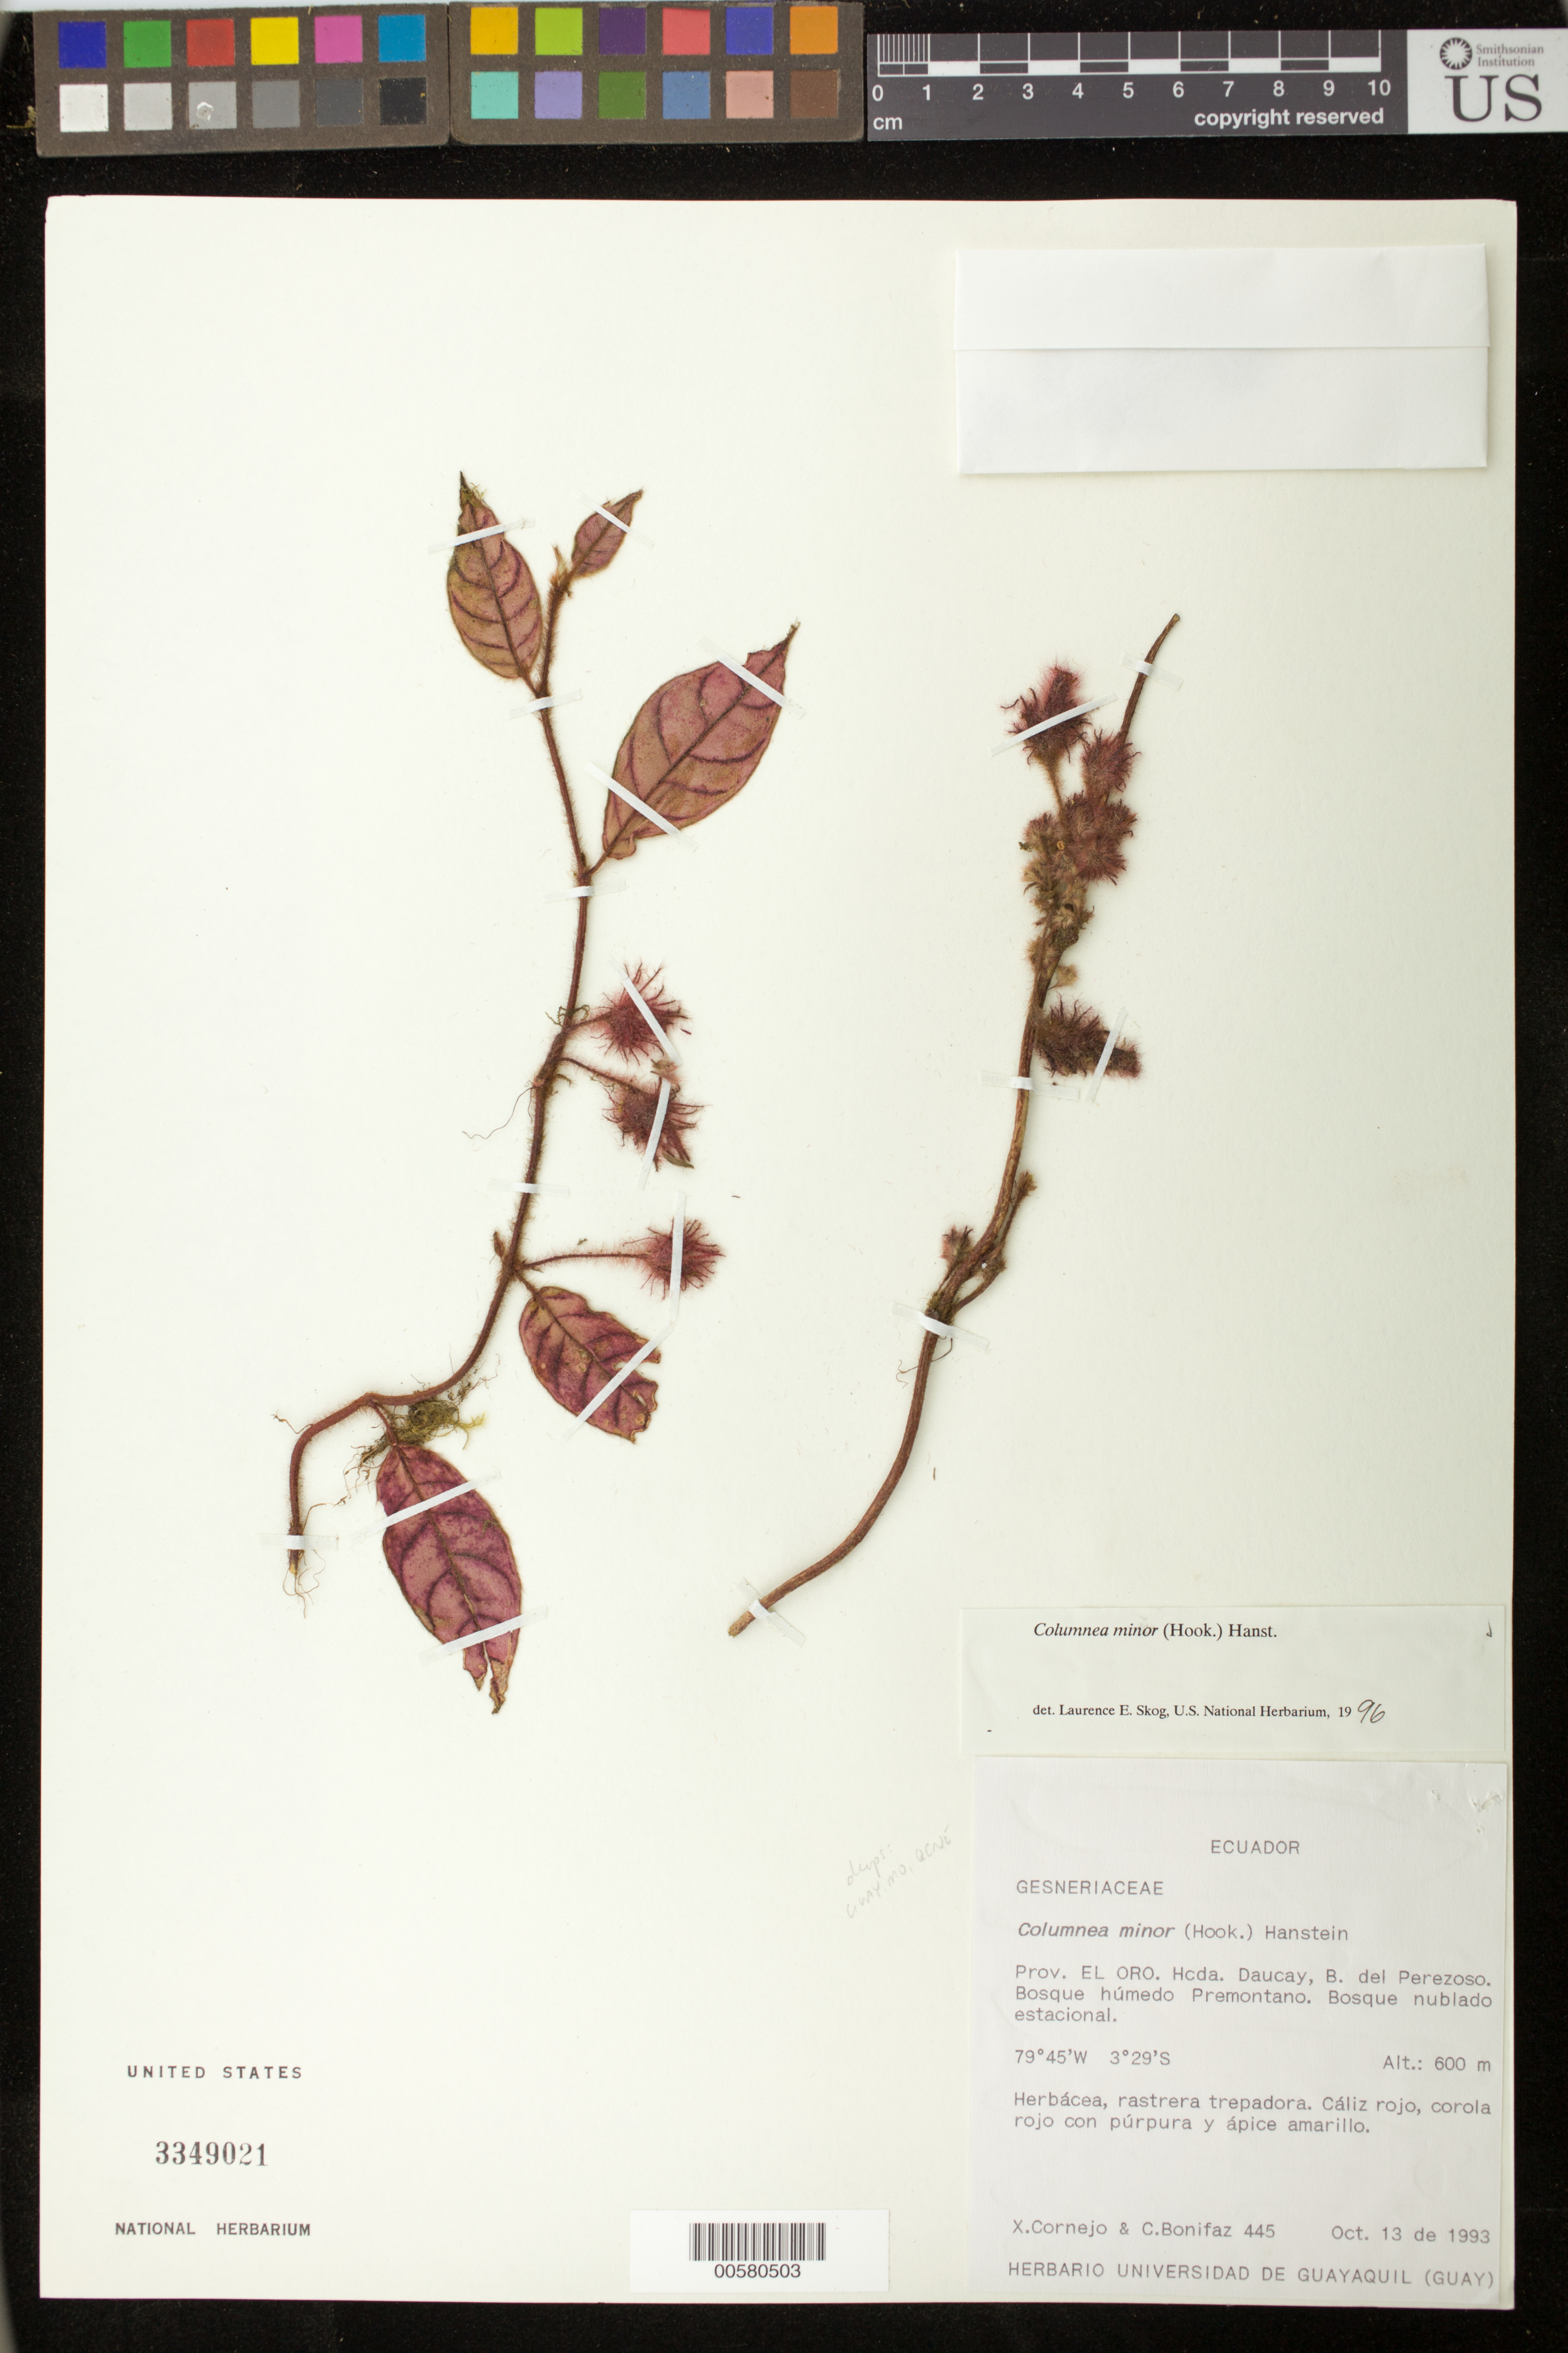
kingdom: Plantae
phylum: Tracheophyta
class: Magnoliopsida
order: Lamiales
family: Gesneriaceae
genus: Columnea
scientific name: Columnea minor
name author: (Hook.) Hanst.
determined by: Skog, Laurence E.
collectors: X. F. Cornejo & C. Bonifaz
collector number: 445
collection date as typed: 13 Oct 1993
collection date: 1993-10-13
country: Ecuador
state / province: El Oro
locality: Hcda. Daucay, Bosque del Perezoso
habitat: Bosque húmedo premontano; bosque nublado estacional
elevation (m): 600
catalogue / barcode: US 3349021